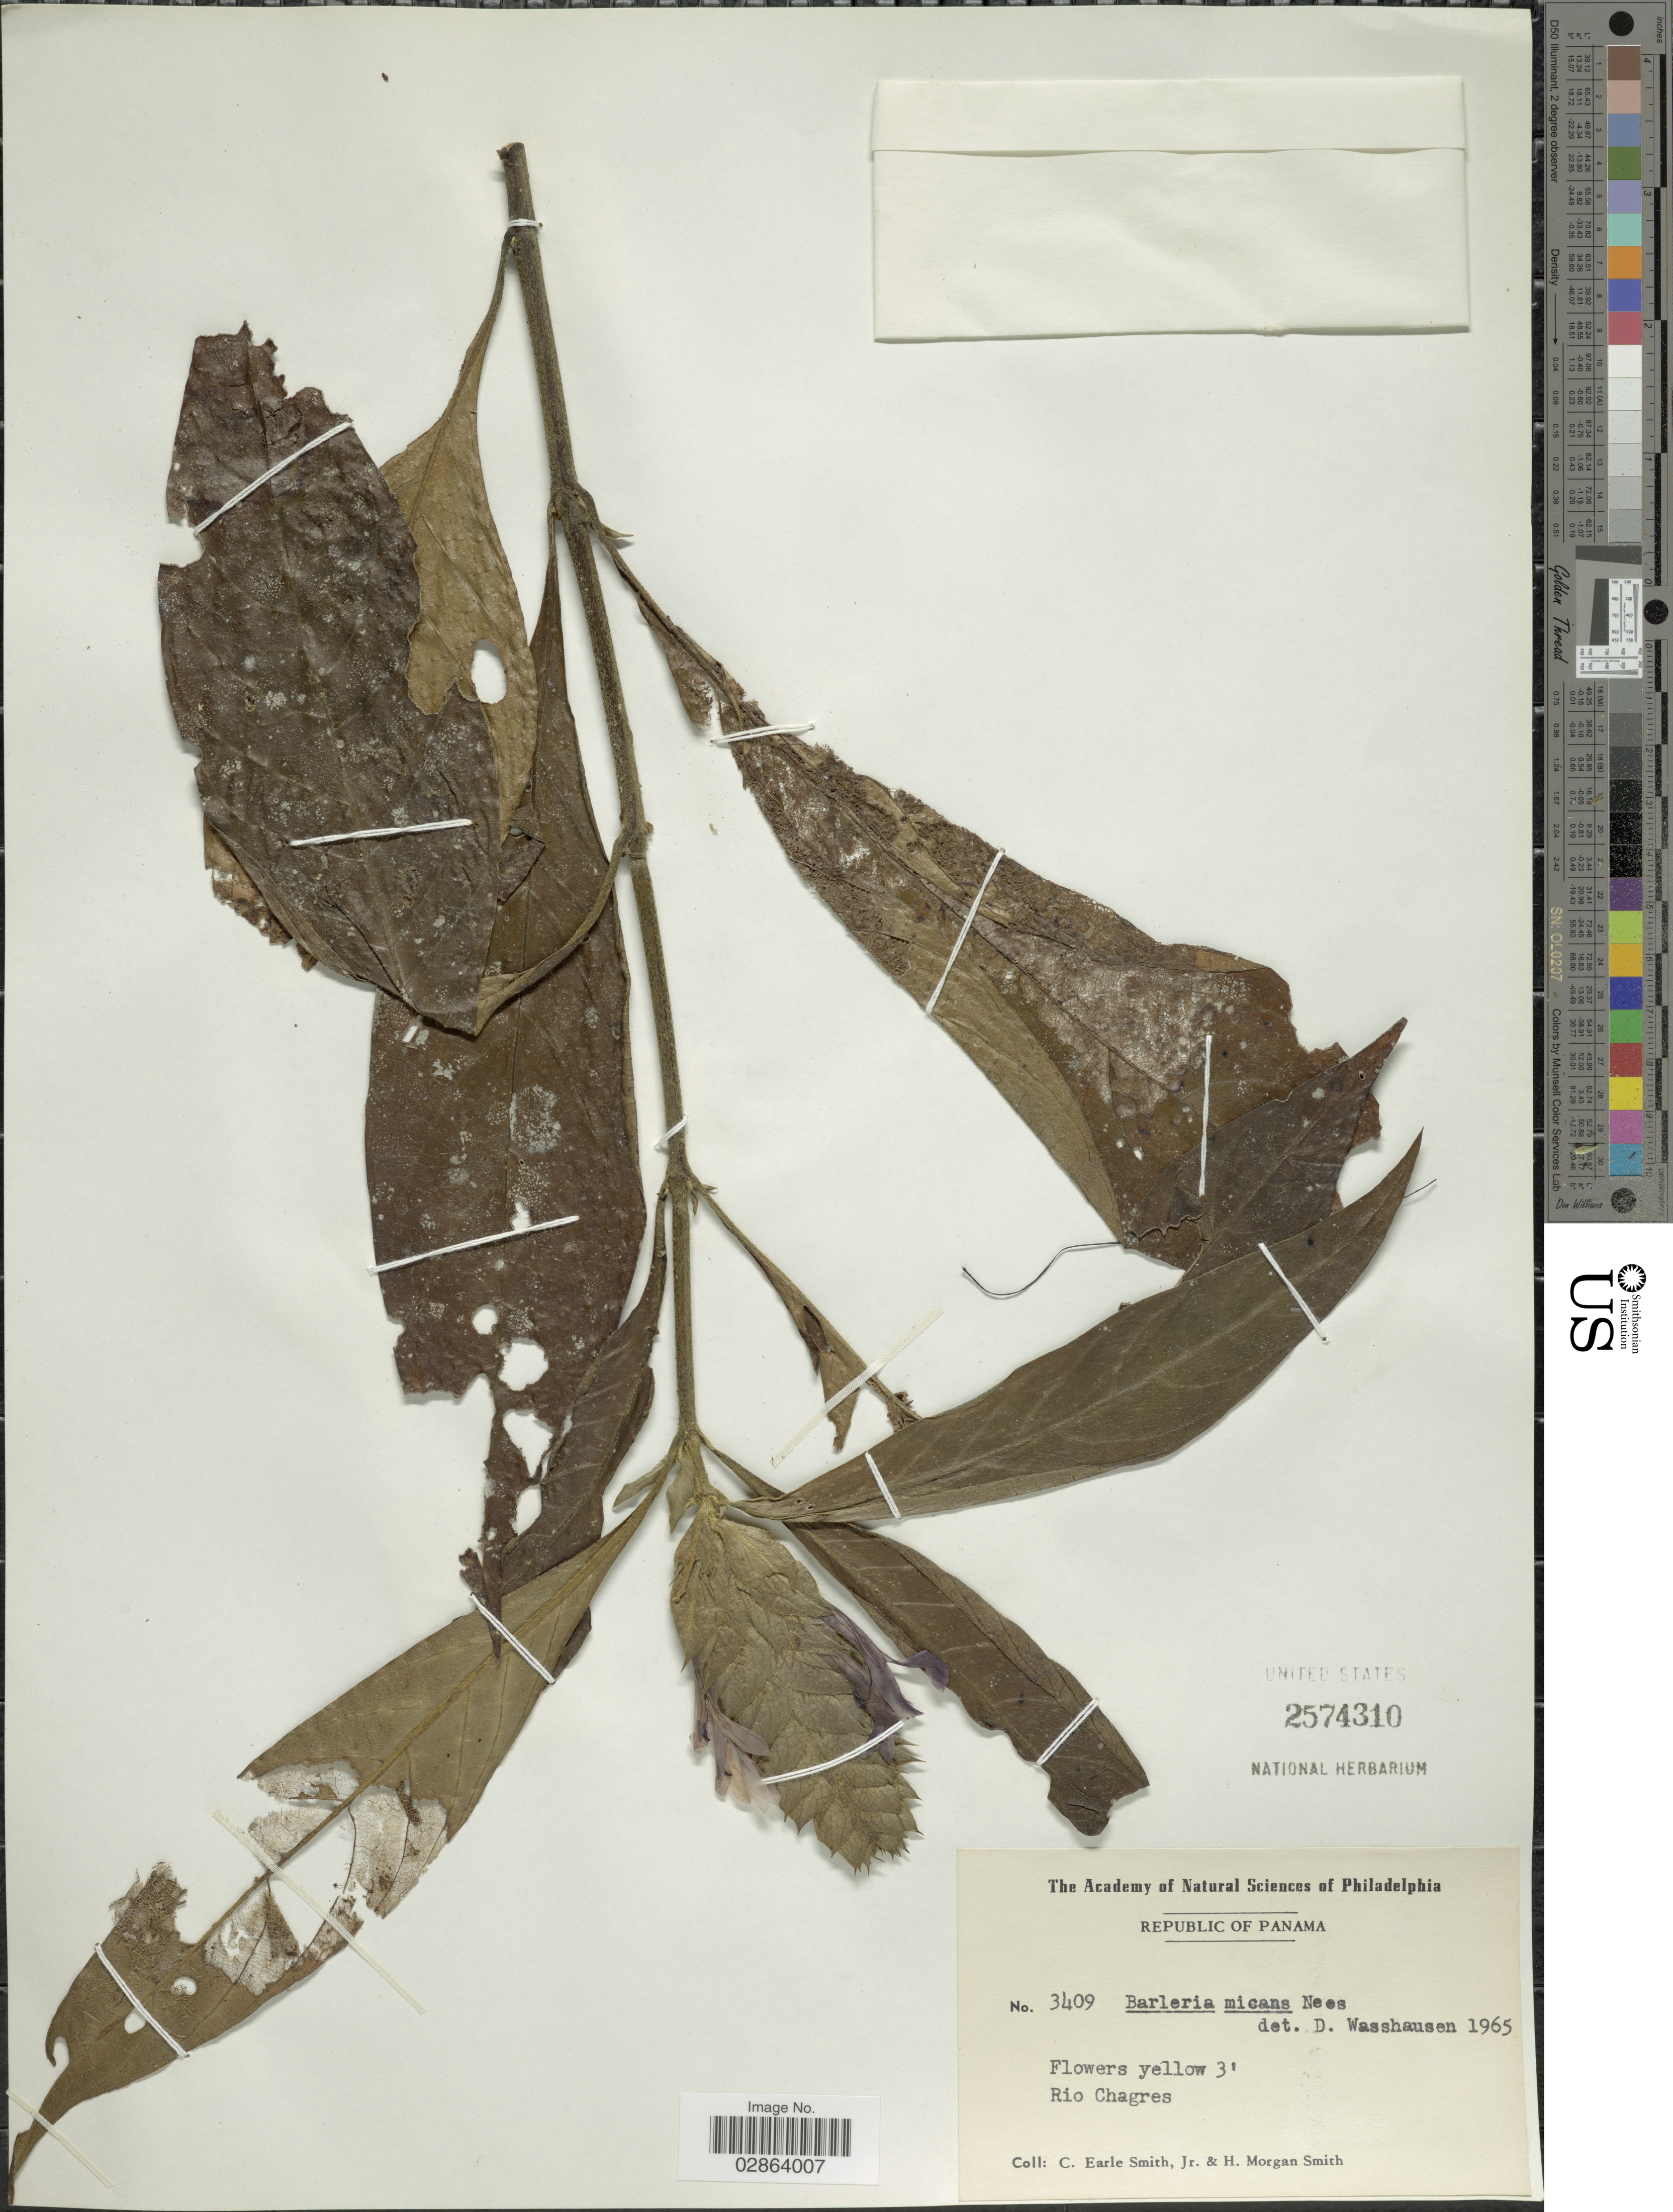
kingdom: Plantae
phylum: Tracheophyta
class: Magnoliopsida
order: Lamiales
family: Acanthaceae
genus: Barleria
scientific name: Barleria oenotheroides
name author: Dum. Cours.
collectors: C. E. Smith Jr. & H. M. Smith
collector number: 3409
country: Panama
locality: Republic of Panama, Rio Chagres.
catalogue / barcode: US 2574310